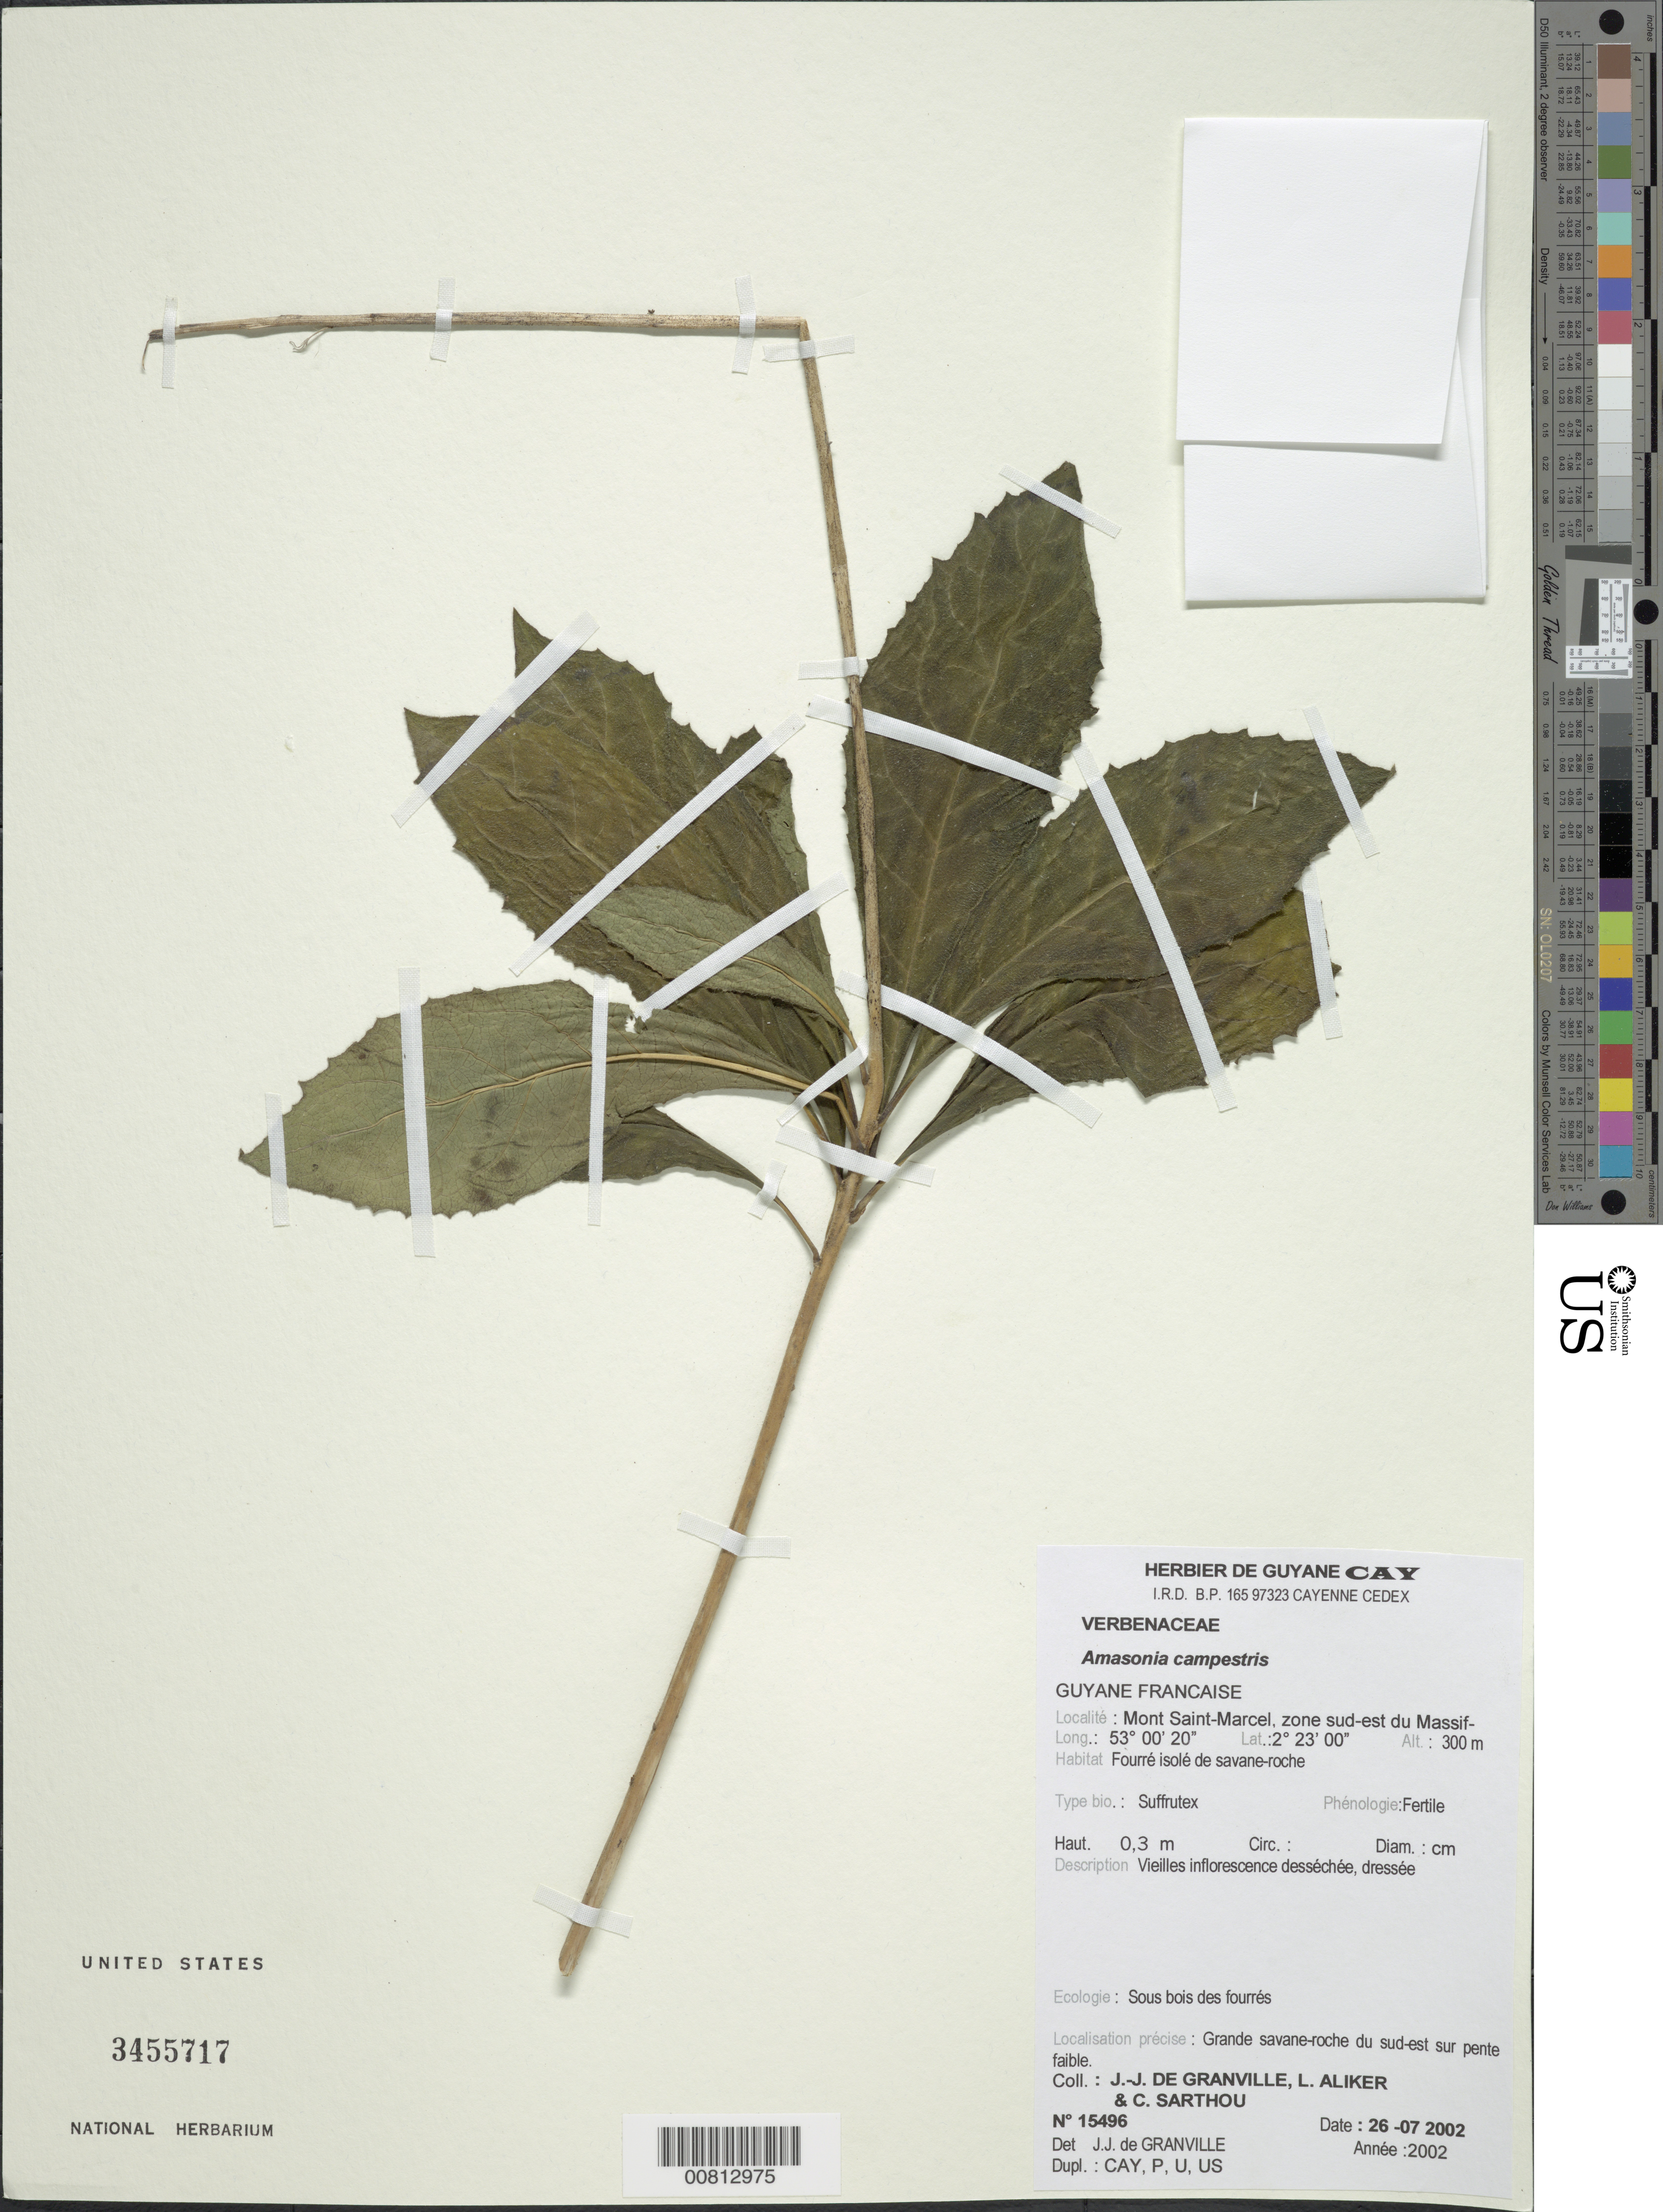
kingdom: Plantae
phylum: Tracheophyta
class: Magnoliopsida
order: Lamiales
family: Lamiaceae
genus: Amasonia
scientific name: Amasonia campestris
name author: (Aubl.) Moldenke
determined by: Granville, J. J. de, (CAY), Institut de Recherche pour le Developpement (IRD) (FRENCH GUIANA)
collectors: J.-J. de Granville, L. Aliker & C. Sarthou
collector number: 15496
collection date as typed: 26-Jul-02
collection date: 2002-07-26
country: French Guiana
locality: Mont Saint-Marcel, zone Sud-Est du massif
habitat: Fourré isolé de savane roche; sous bois des fourrés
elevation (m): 300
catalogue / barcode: US 3455717